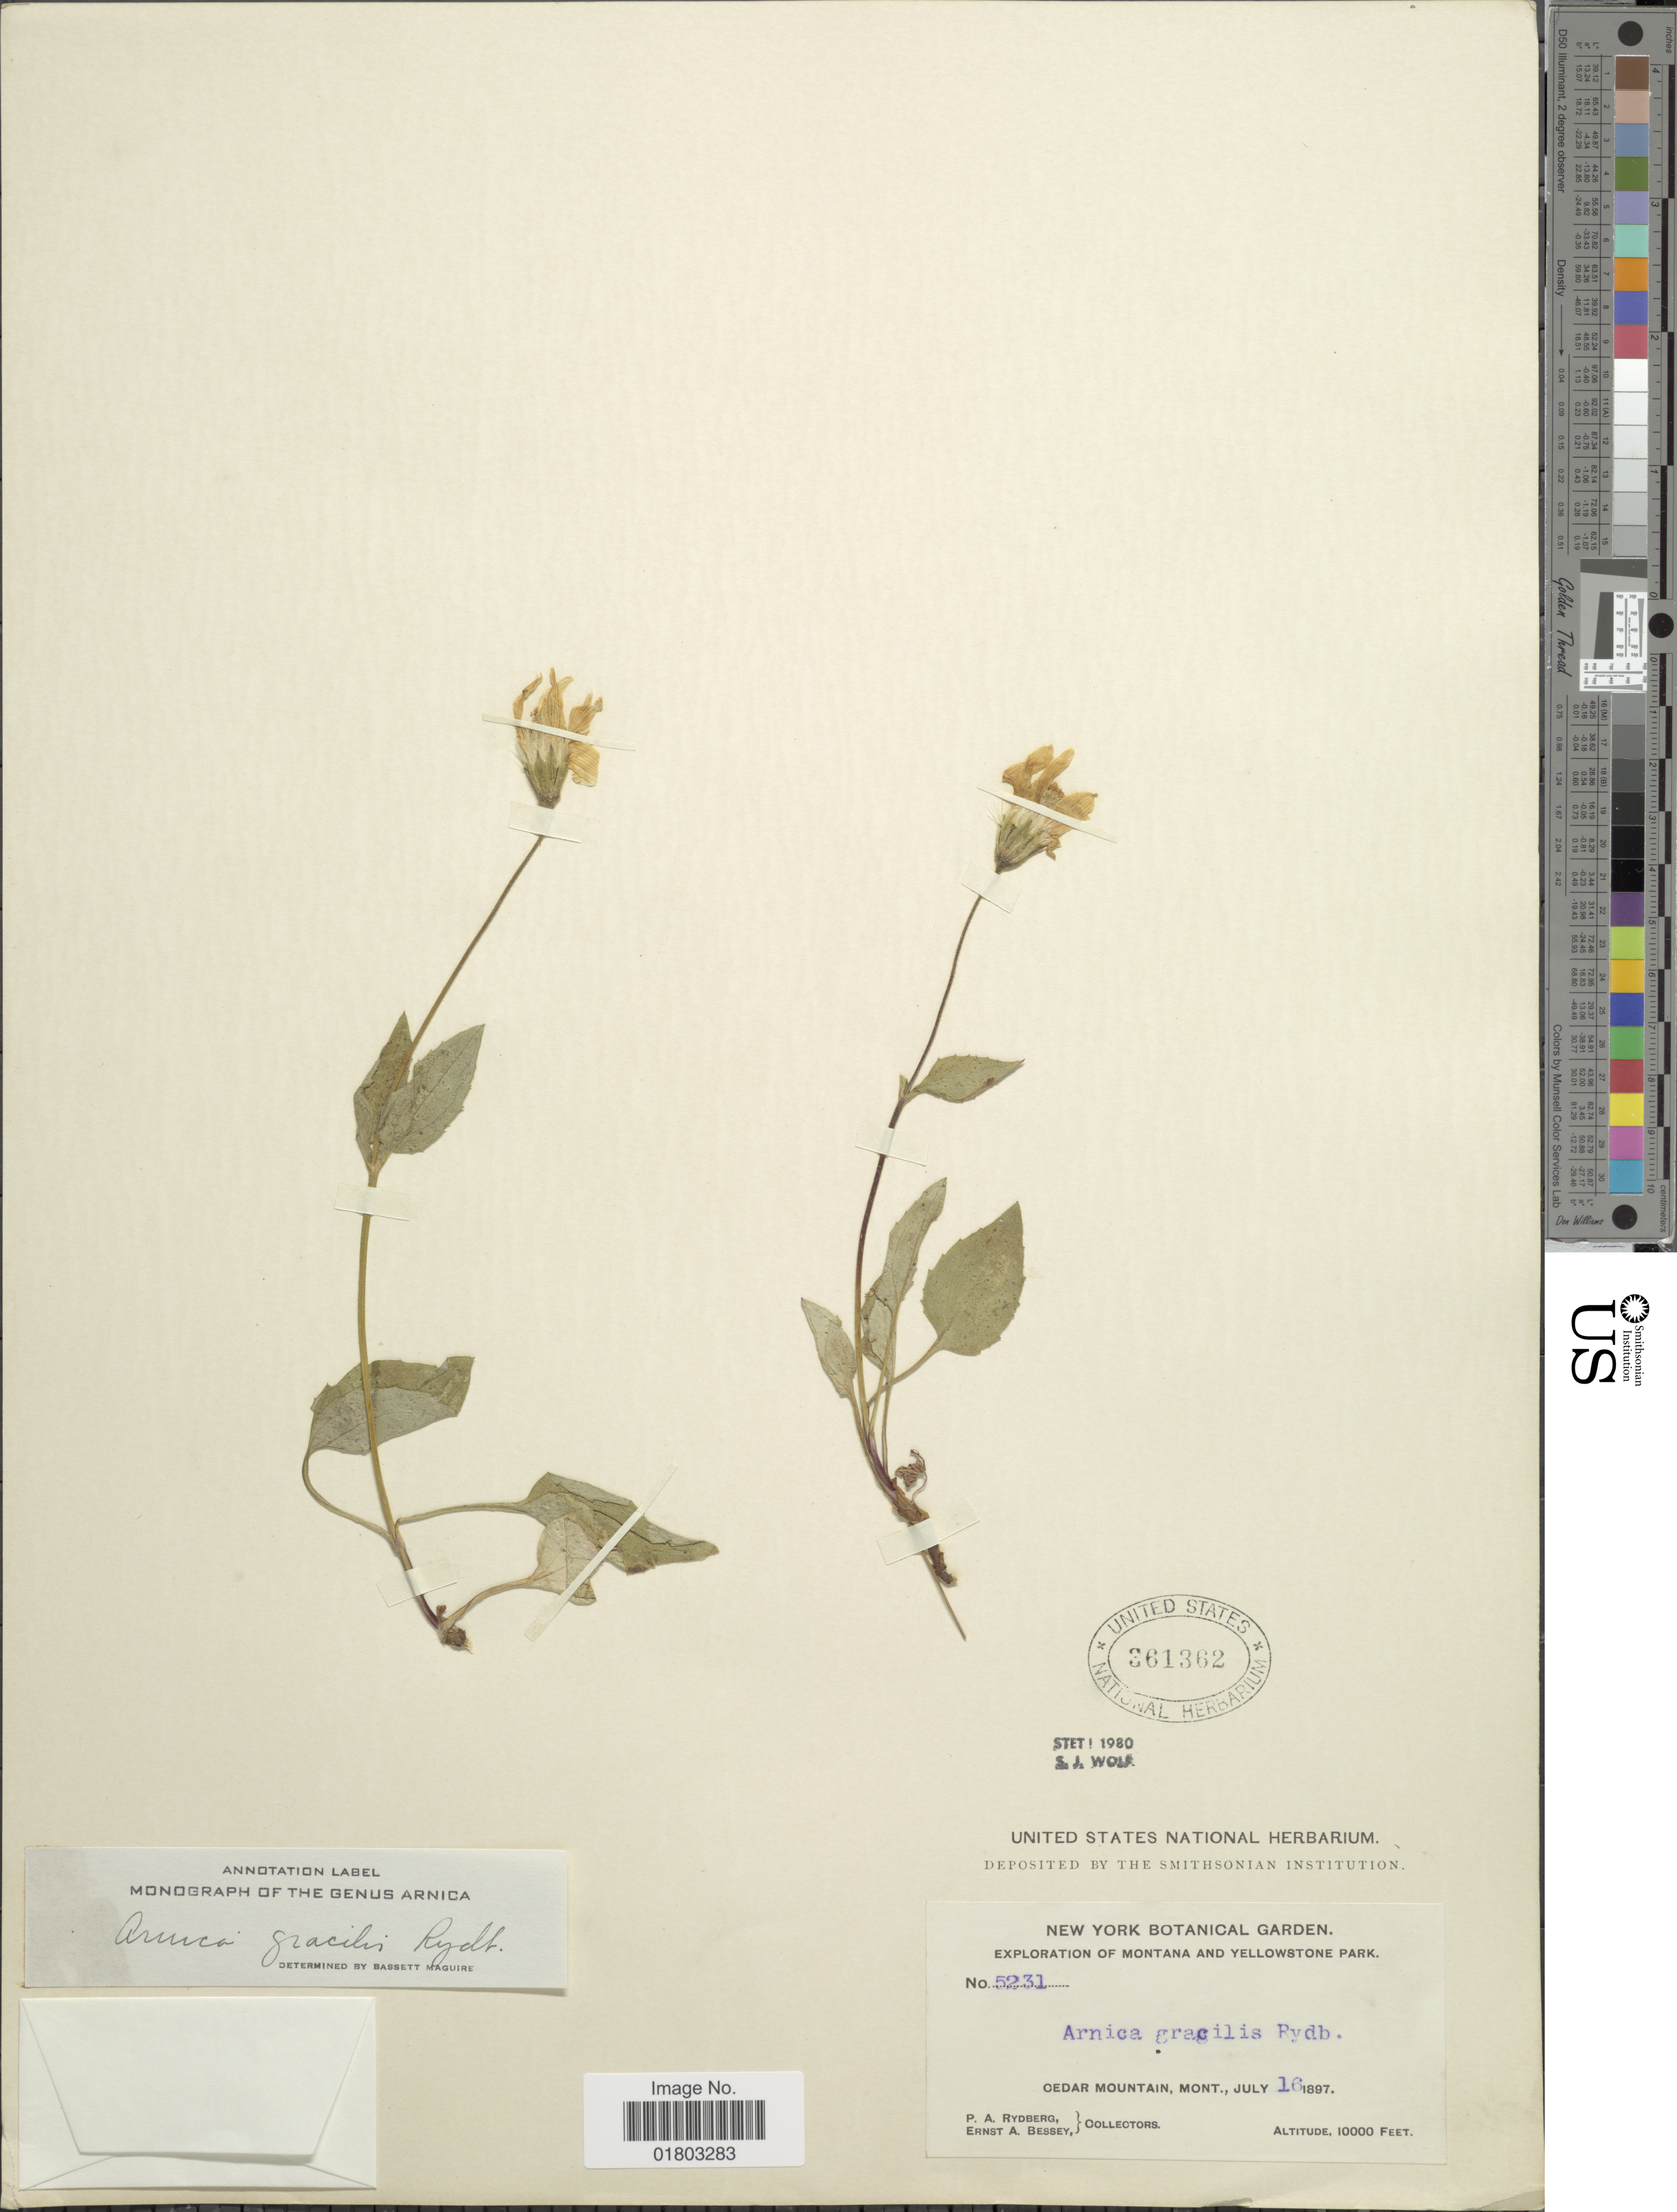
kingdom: Plantae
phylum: Tracheophyta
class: Magnoliopsida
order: Asterales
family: Asteraceae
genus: Arnica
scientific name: Arnica gracilis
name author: Rydb.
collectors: P. A. Rydberg & E. A. Bessey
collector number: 5231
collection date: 1897-07-16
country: United States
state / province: Montana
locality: Montana and Yellowstone Park, Cedar Mountain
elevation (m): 3048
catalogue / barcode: US 361362